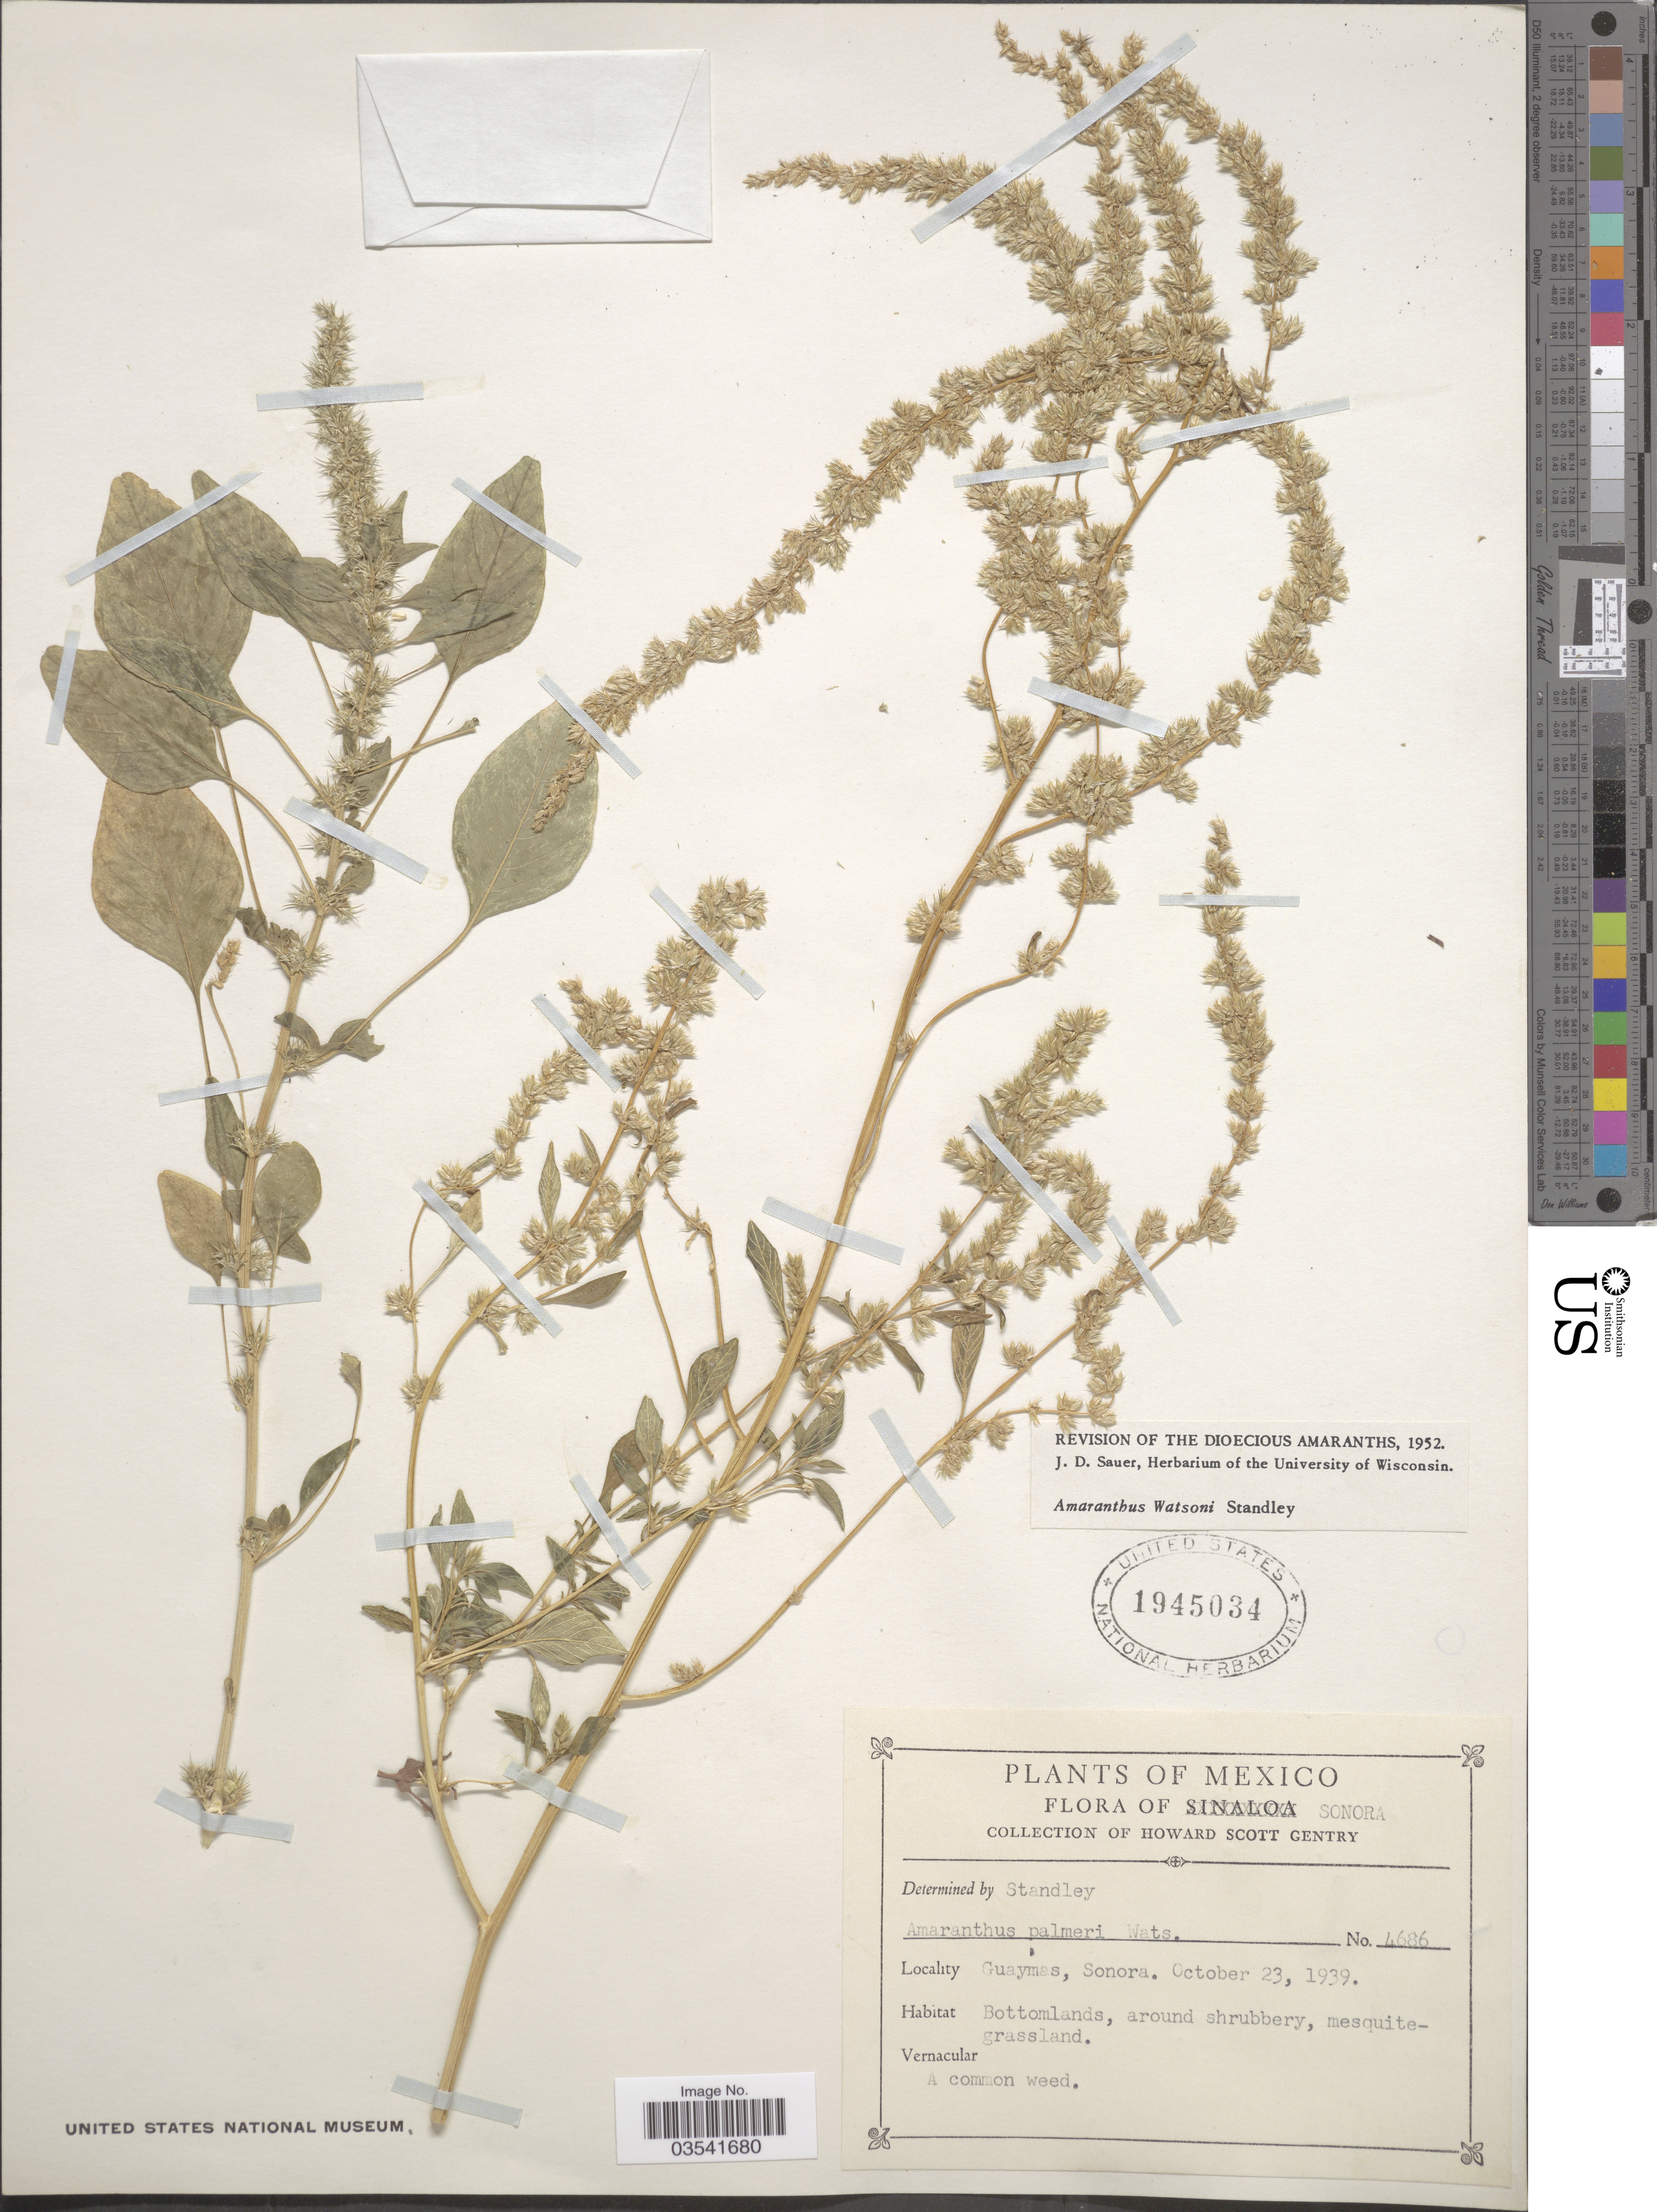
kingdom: Plantae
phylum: Tracheophyta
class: Magnoliopsida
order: Caryophyllales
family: Amaranthaceae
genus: Amaranthus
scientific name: Amaranthus watsonii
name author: Standl.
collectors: H. S. Gentry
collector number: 4686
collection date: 1939-10-23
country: Mexico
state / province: Sonora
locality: Guaymas.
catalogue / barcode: US 1945034